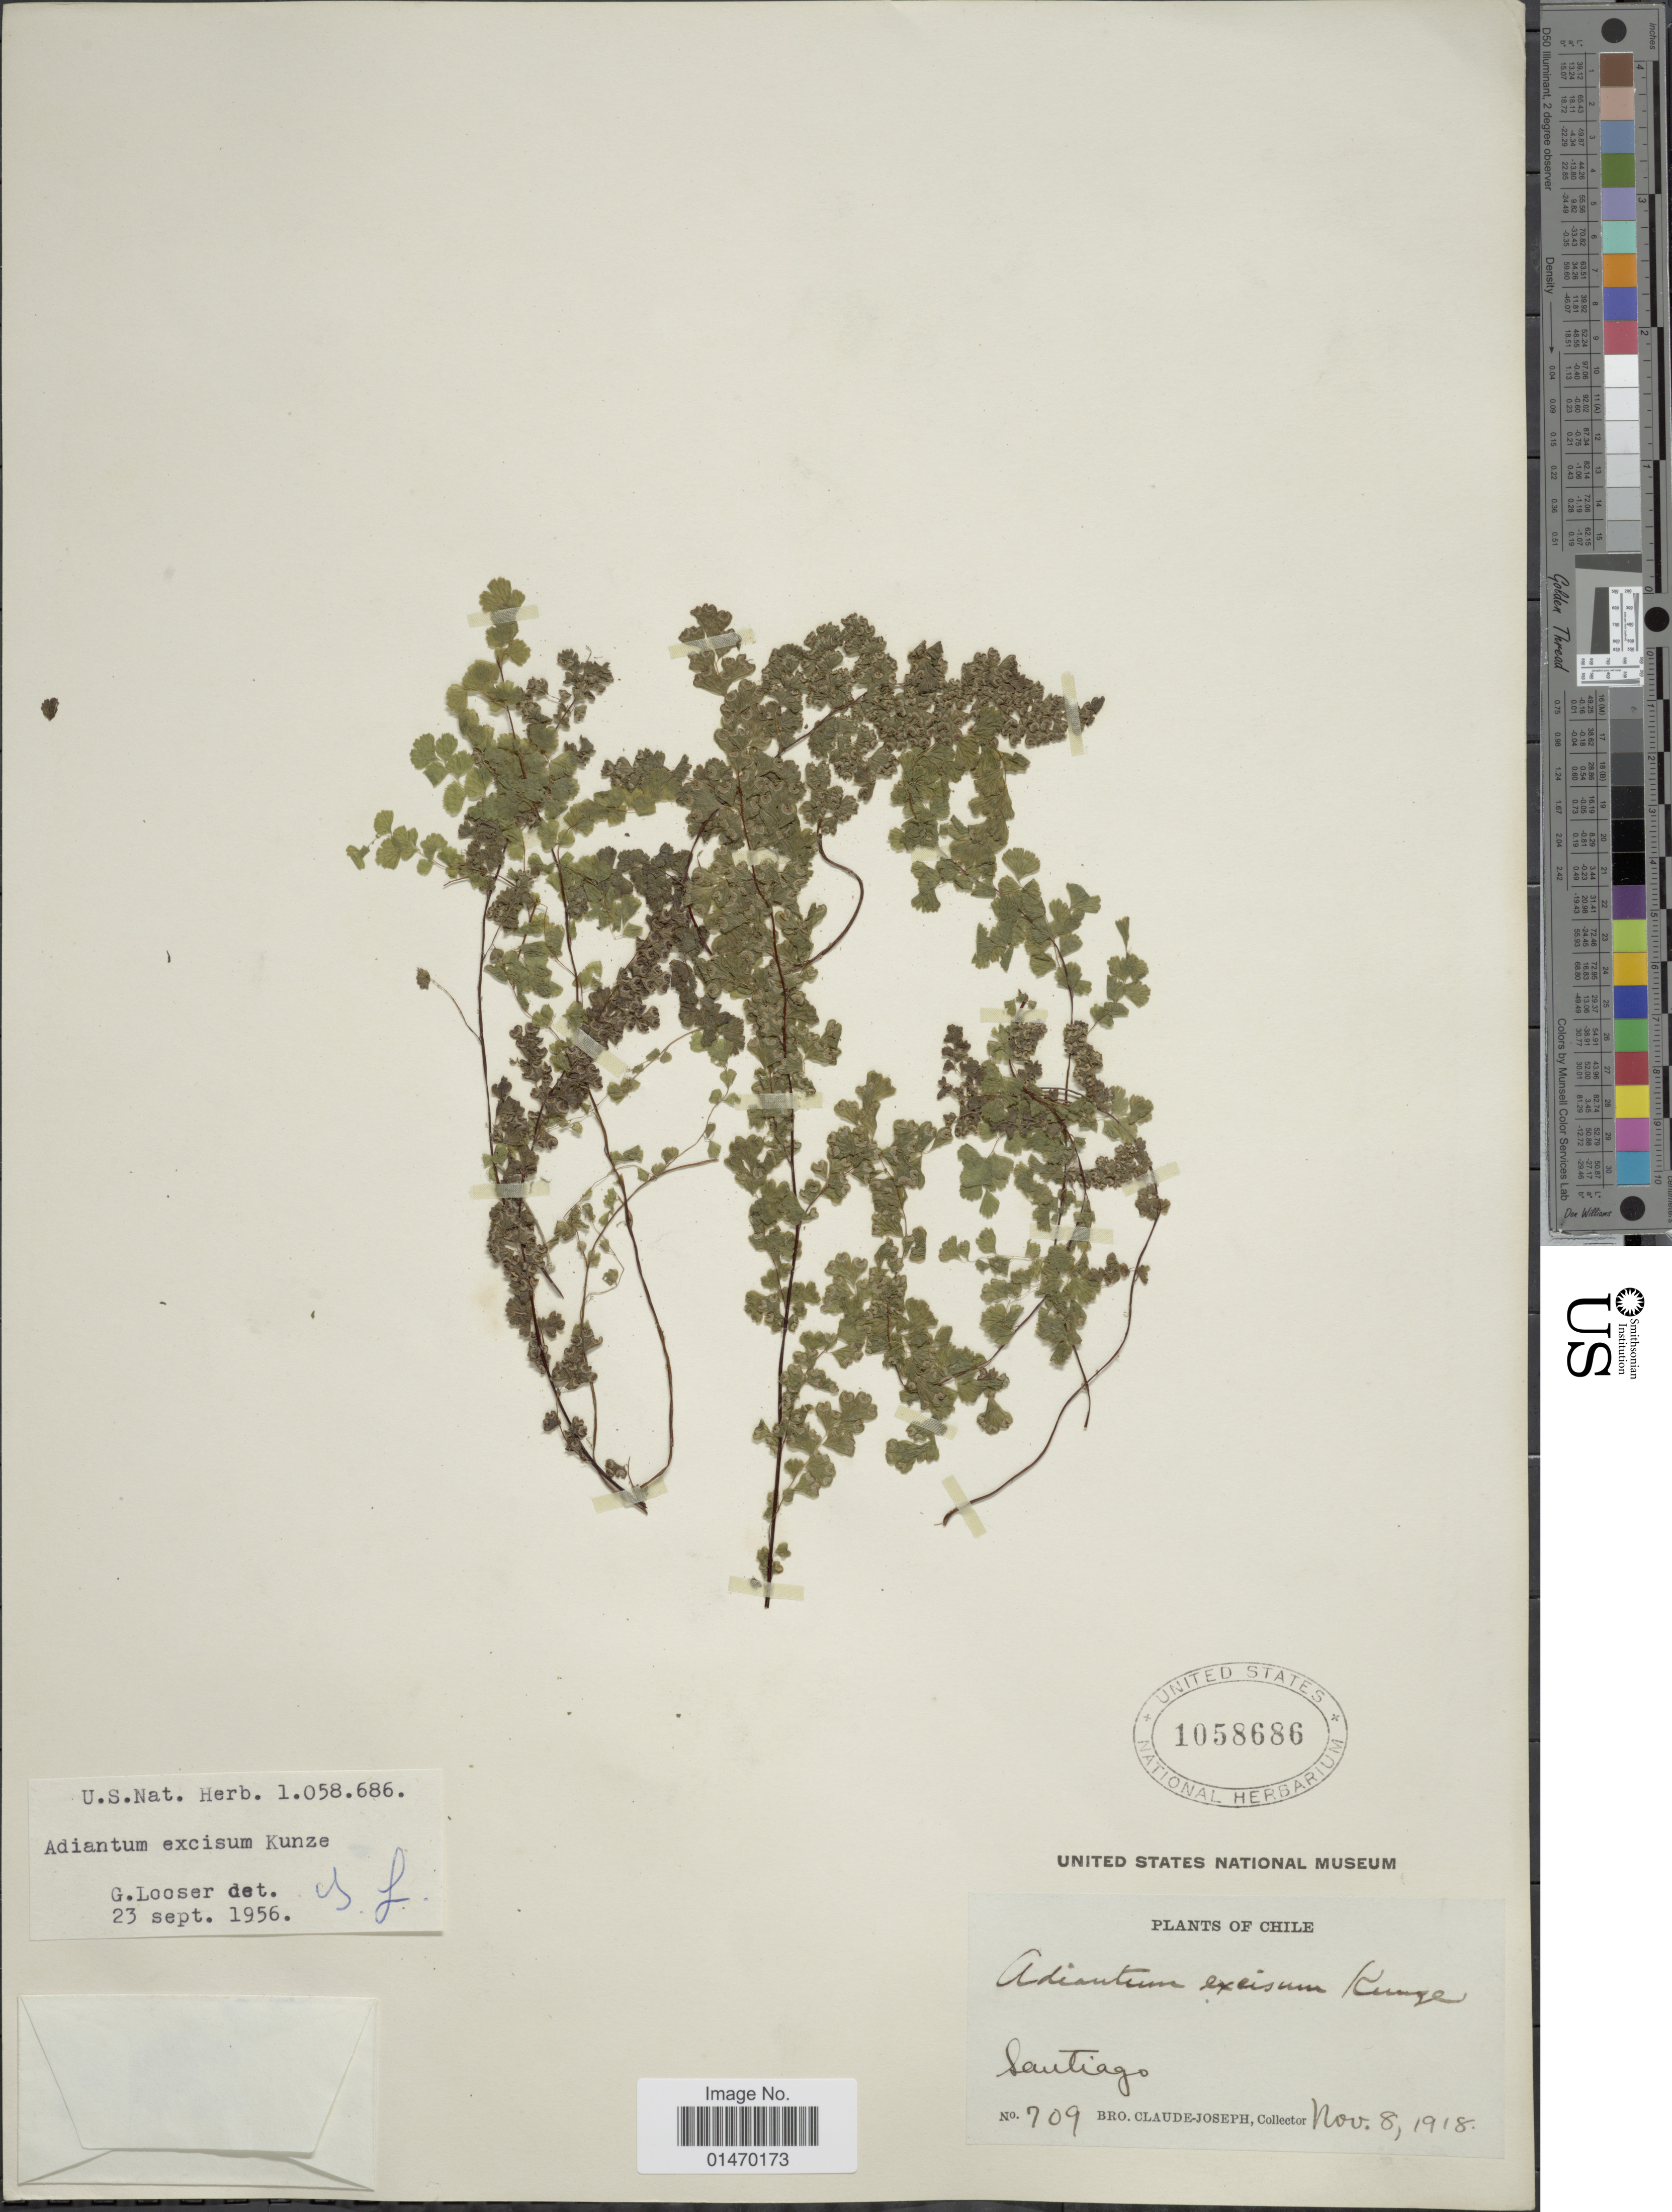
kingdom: Plantae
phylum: Tracheophyta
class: Polypodiopsida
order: Polypodiales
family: Pteridaceae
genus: Adiantum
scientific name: Adiantum excisum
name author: Kunze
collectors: Bro. Claude-Joseph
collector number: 709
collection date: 1918-11-08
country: Chile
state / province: Región Metropolitana (RM)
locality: Santiago.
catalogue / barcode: US 1058686